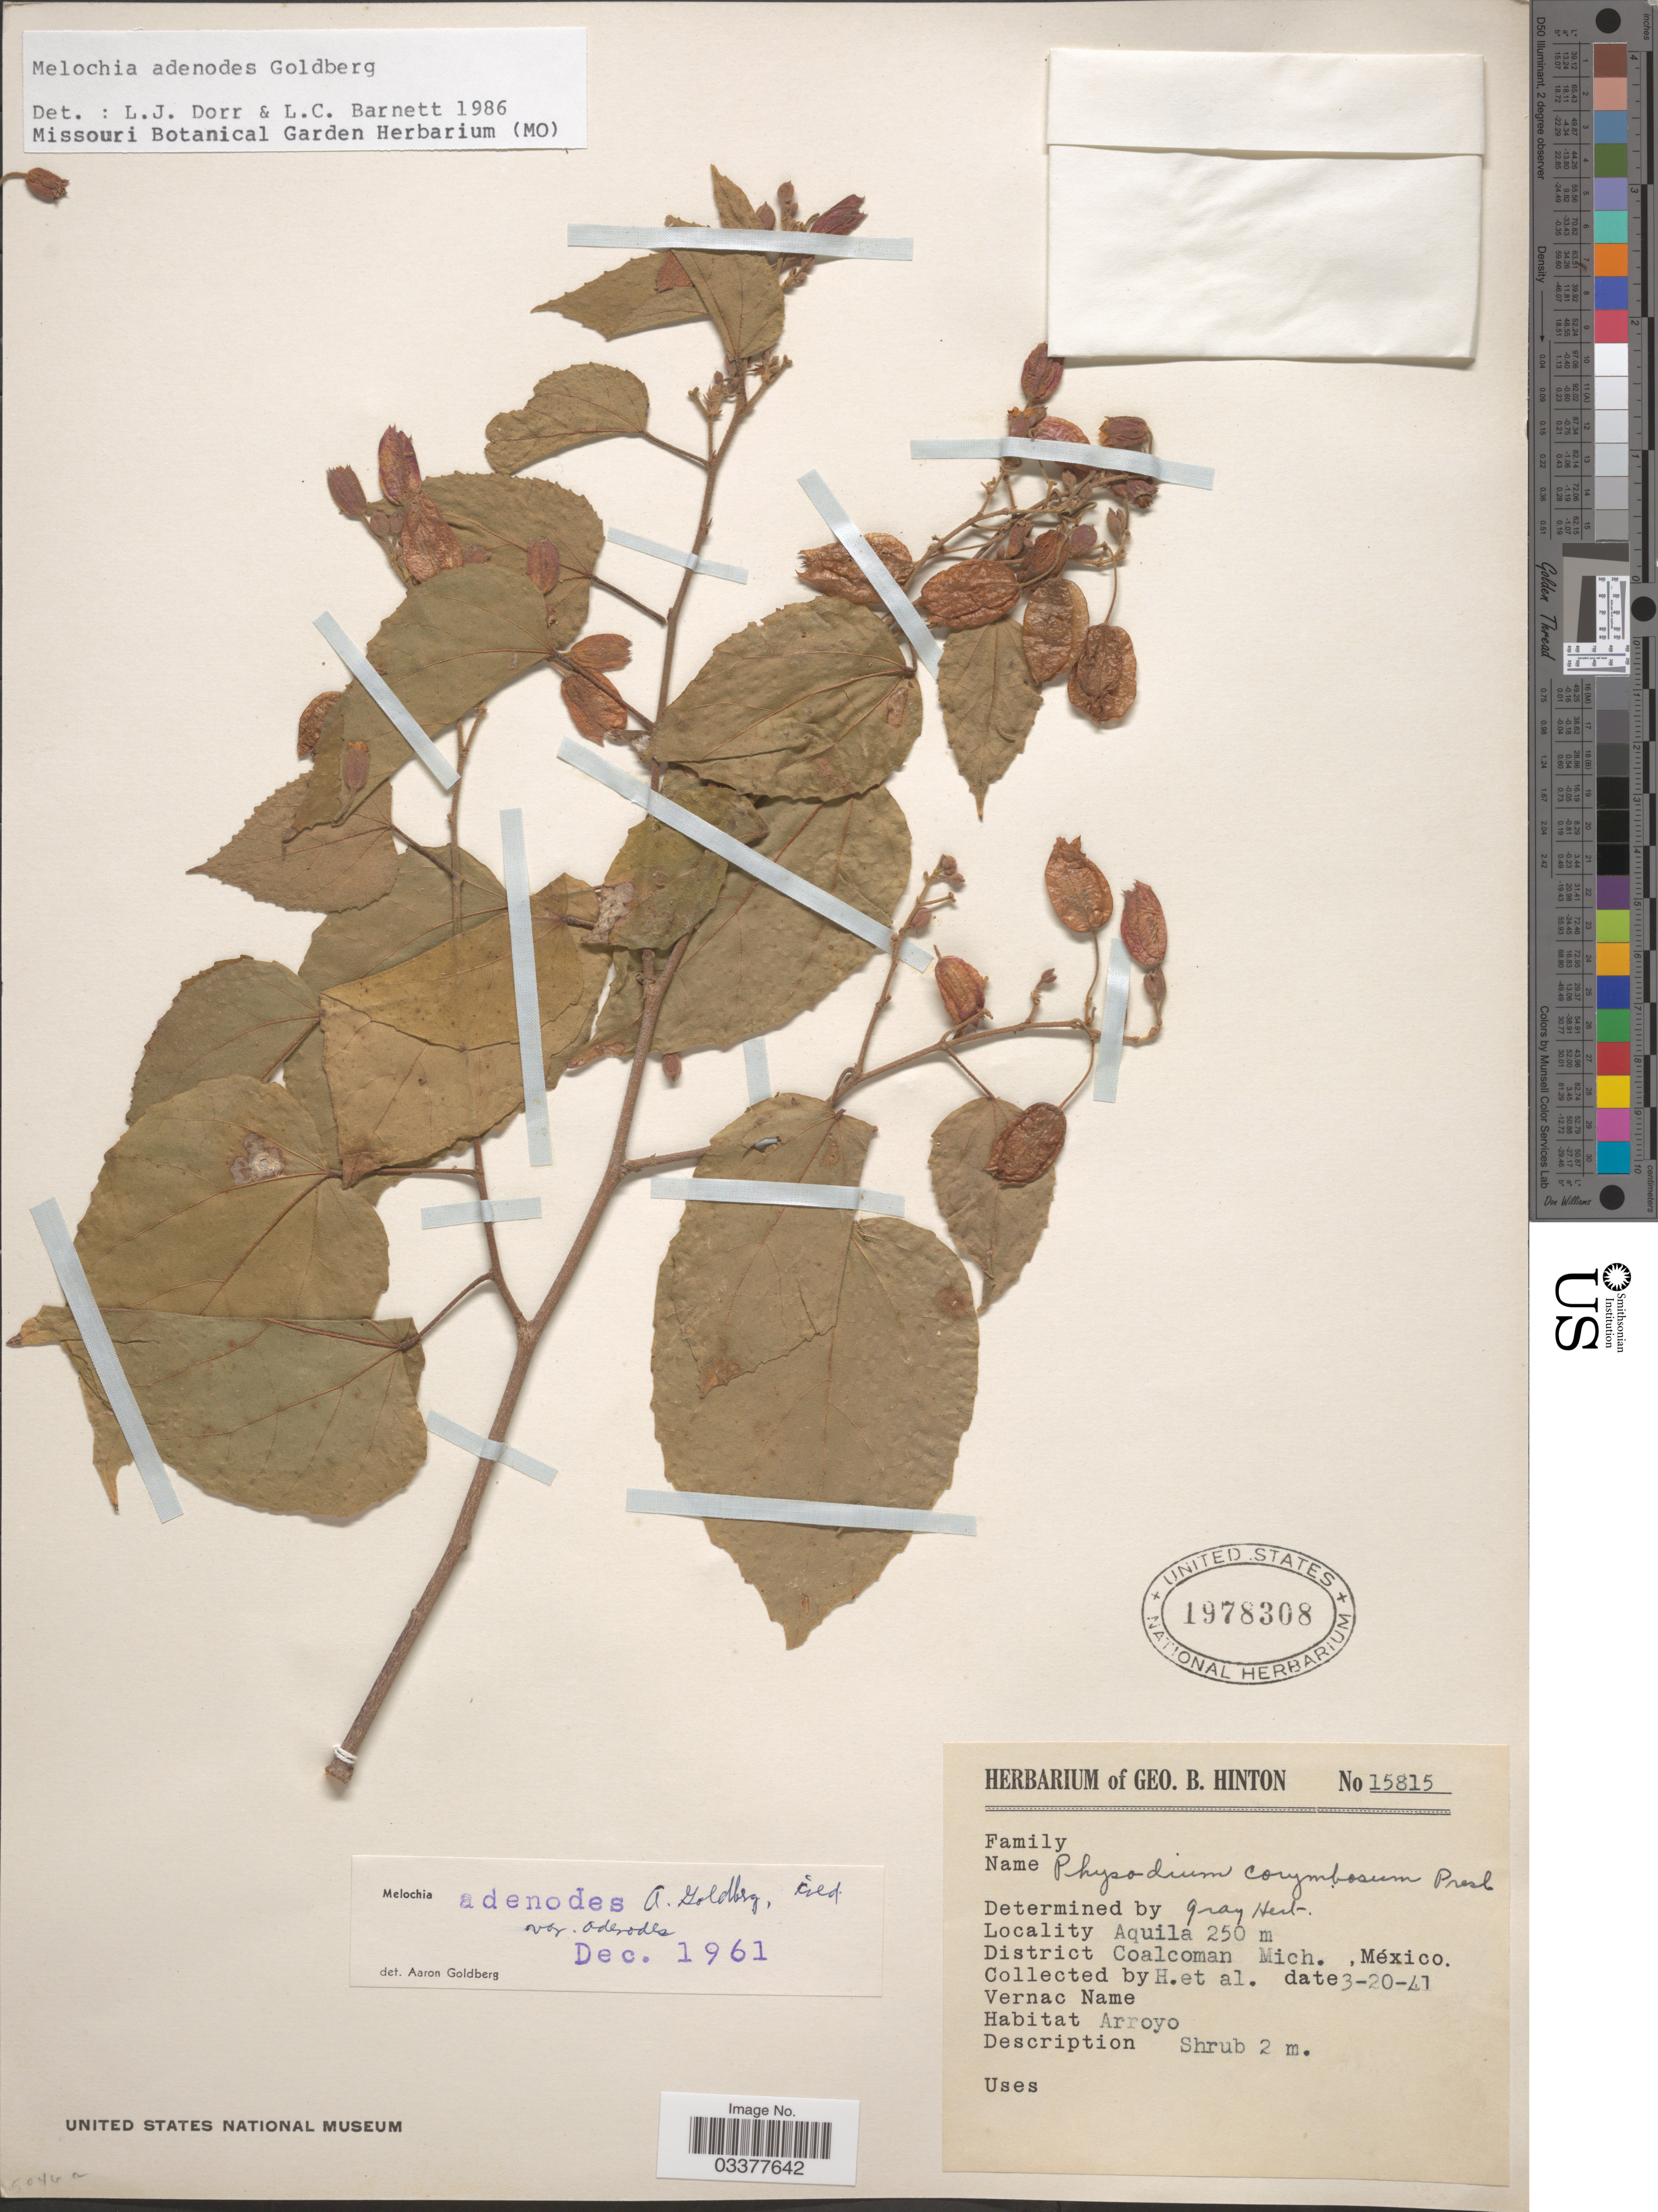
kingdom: Plantae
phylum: Tracheophyta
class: Magnoliopsida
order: Malvales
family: Malvaceae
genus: Melochia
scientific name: Melochia adenodes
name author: Goldberg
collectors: G. B. Hinton & et al.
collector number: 15815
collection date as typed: Transcribed d/m/y: 20/3/41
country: Mexico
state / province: Michoacán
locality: Aquila. District Coalcoman.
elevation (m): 250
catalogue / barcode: US 1978308